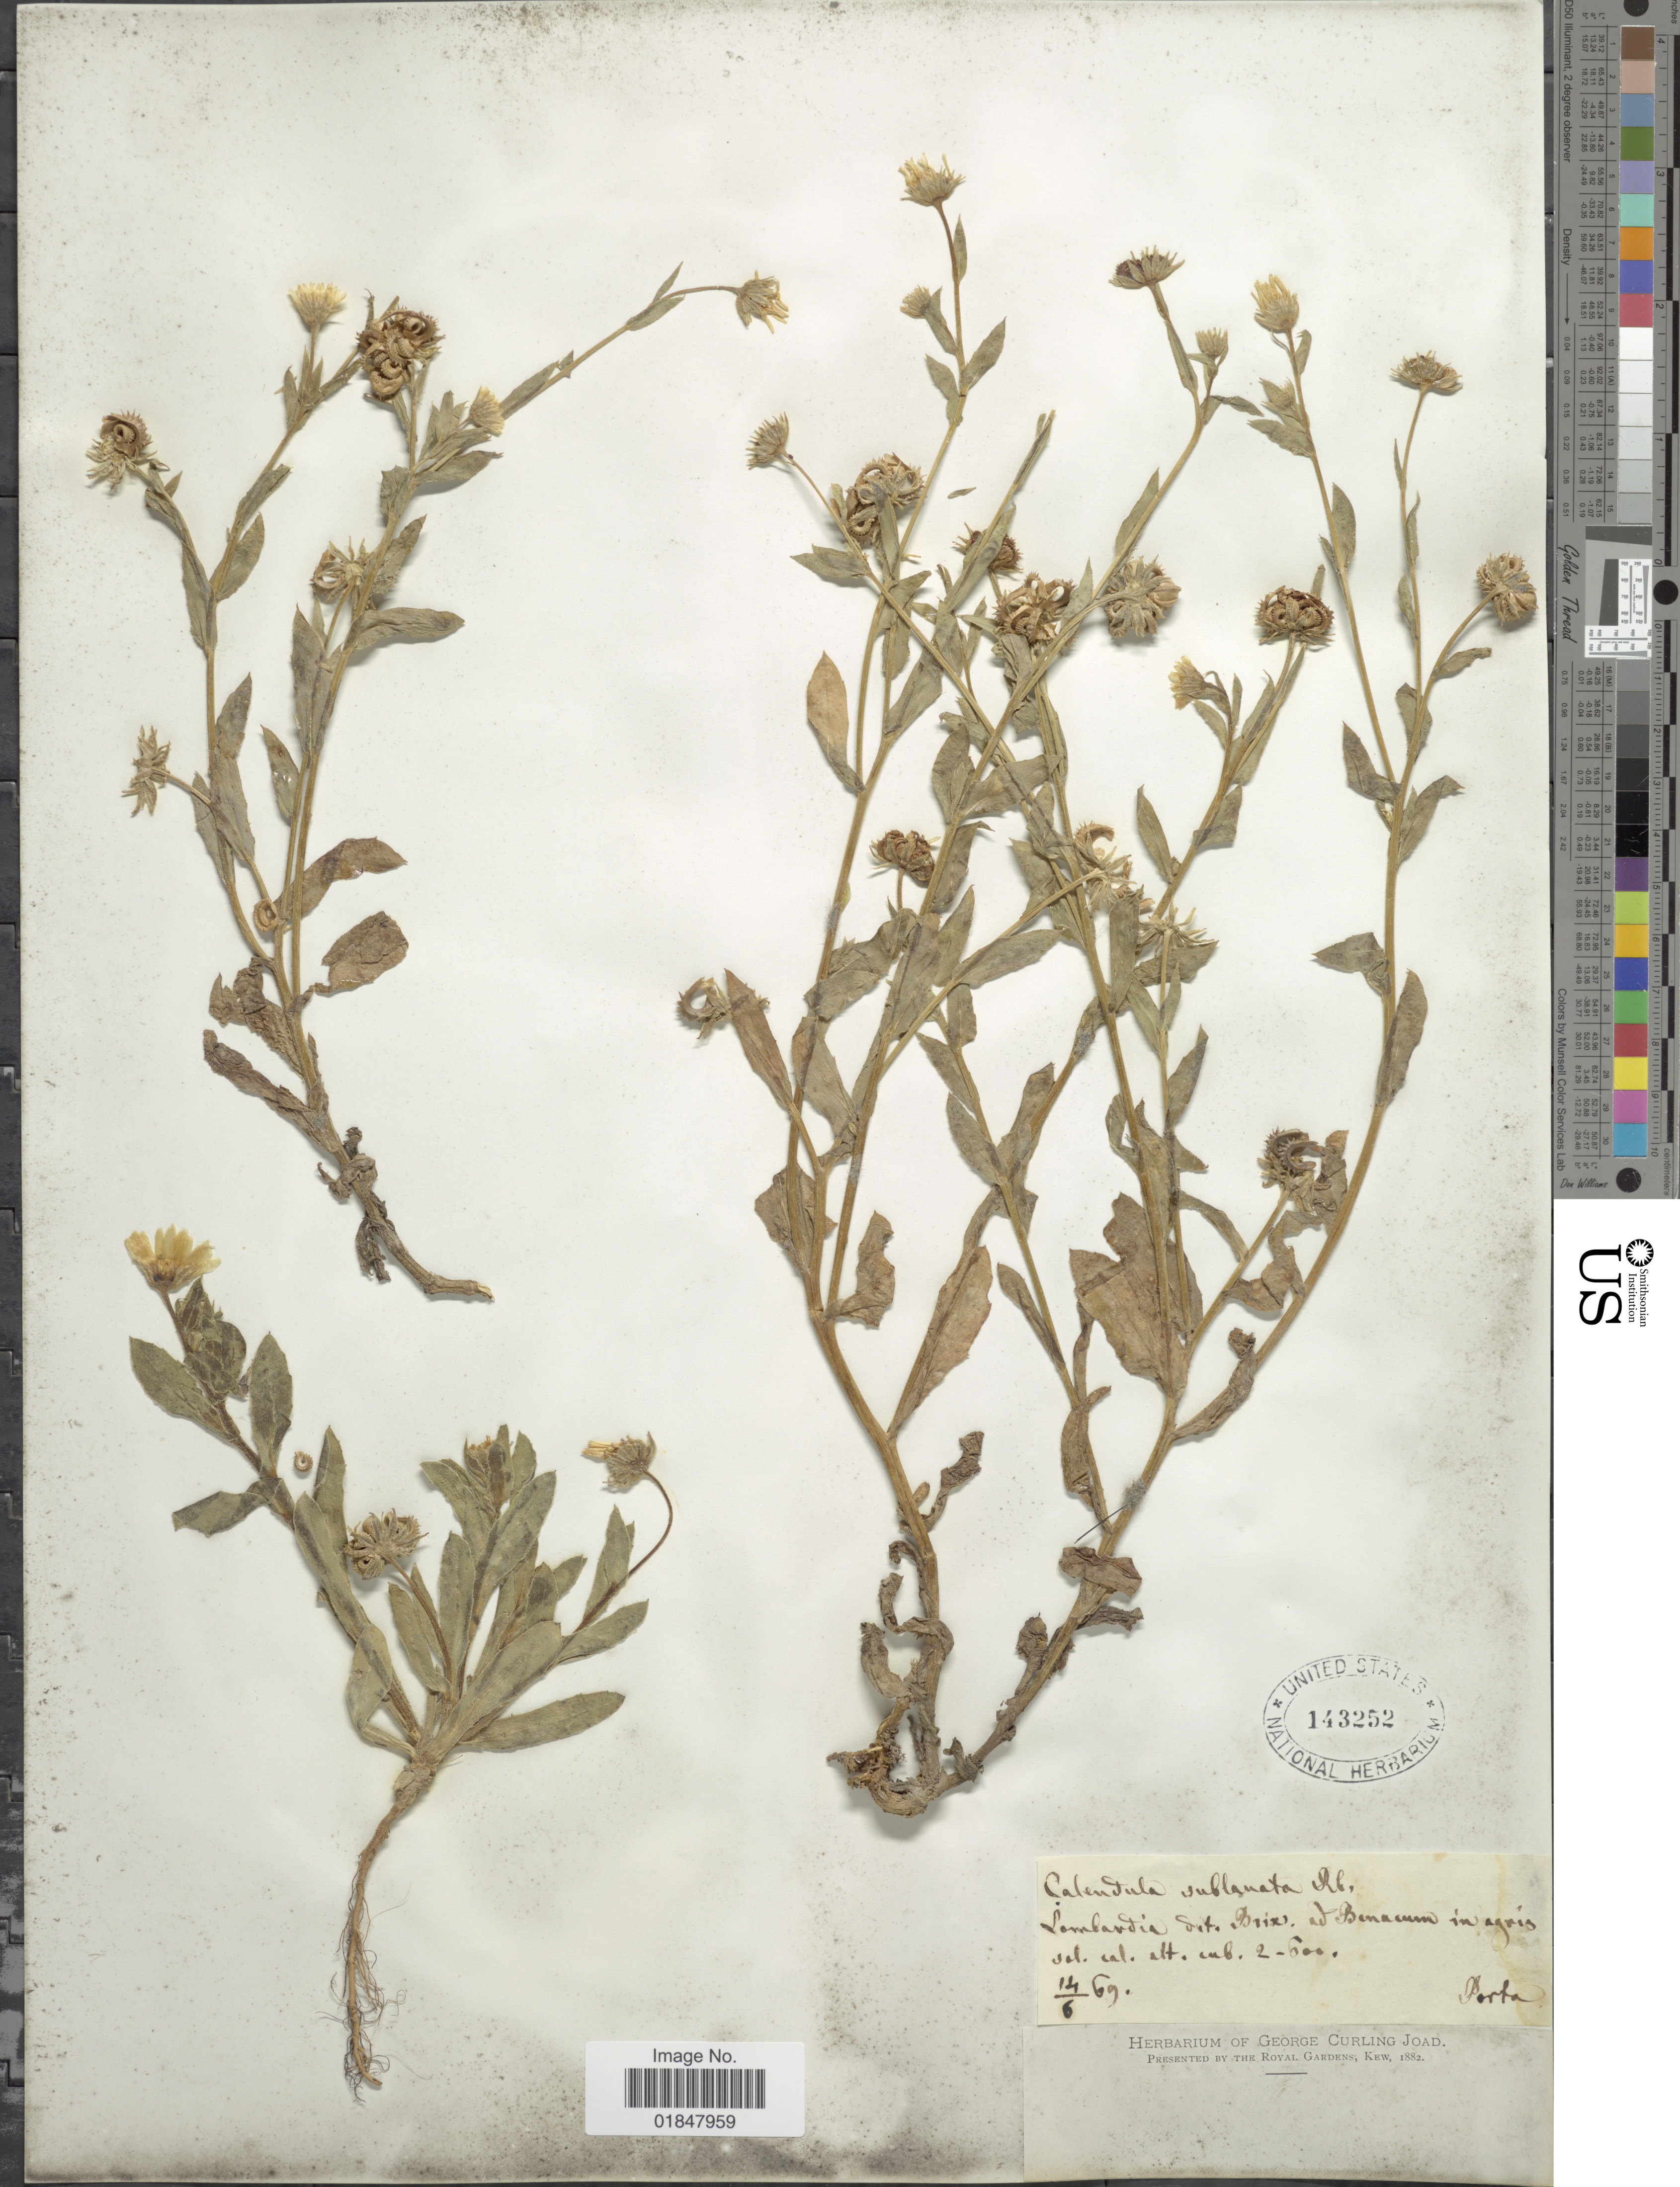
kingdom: Plantae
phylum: Tracheophyta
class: Magnoliopsida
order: Asterales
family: Asteraceae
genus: Calendula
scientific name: Calendula arvensis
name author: L.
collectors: P. Porta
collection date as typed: Transcribed d/m/y: 14/6/69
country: Italy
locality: Lambardia data Brix [interpreted]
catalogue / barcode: US 143252